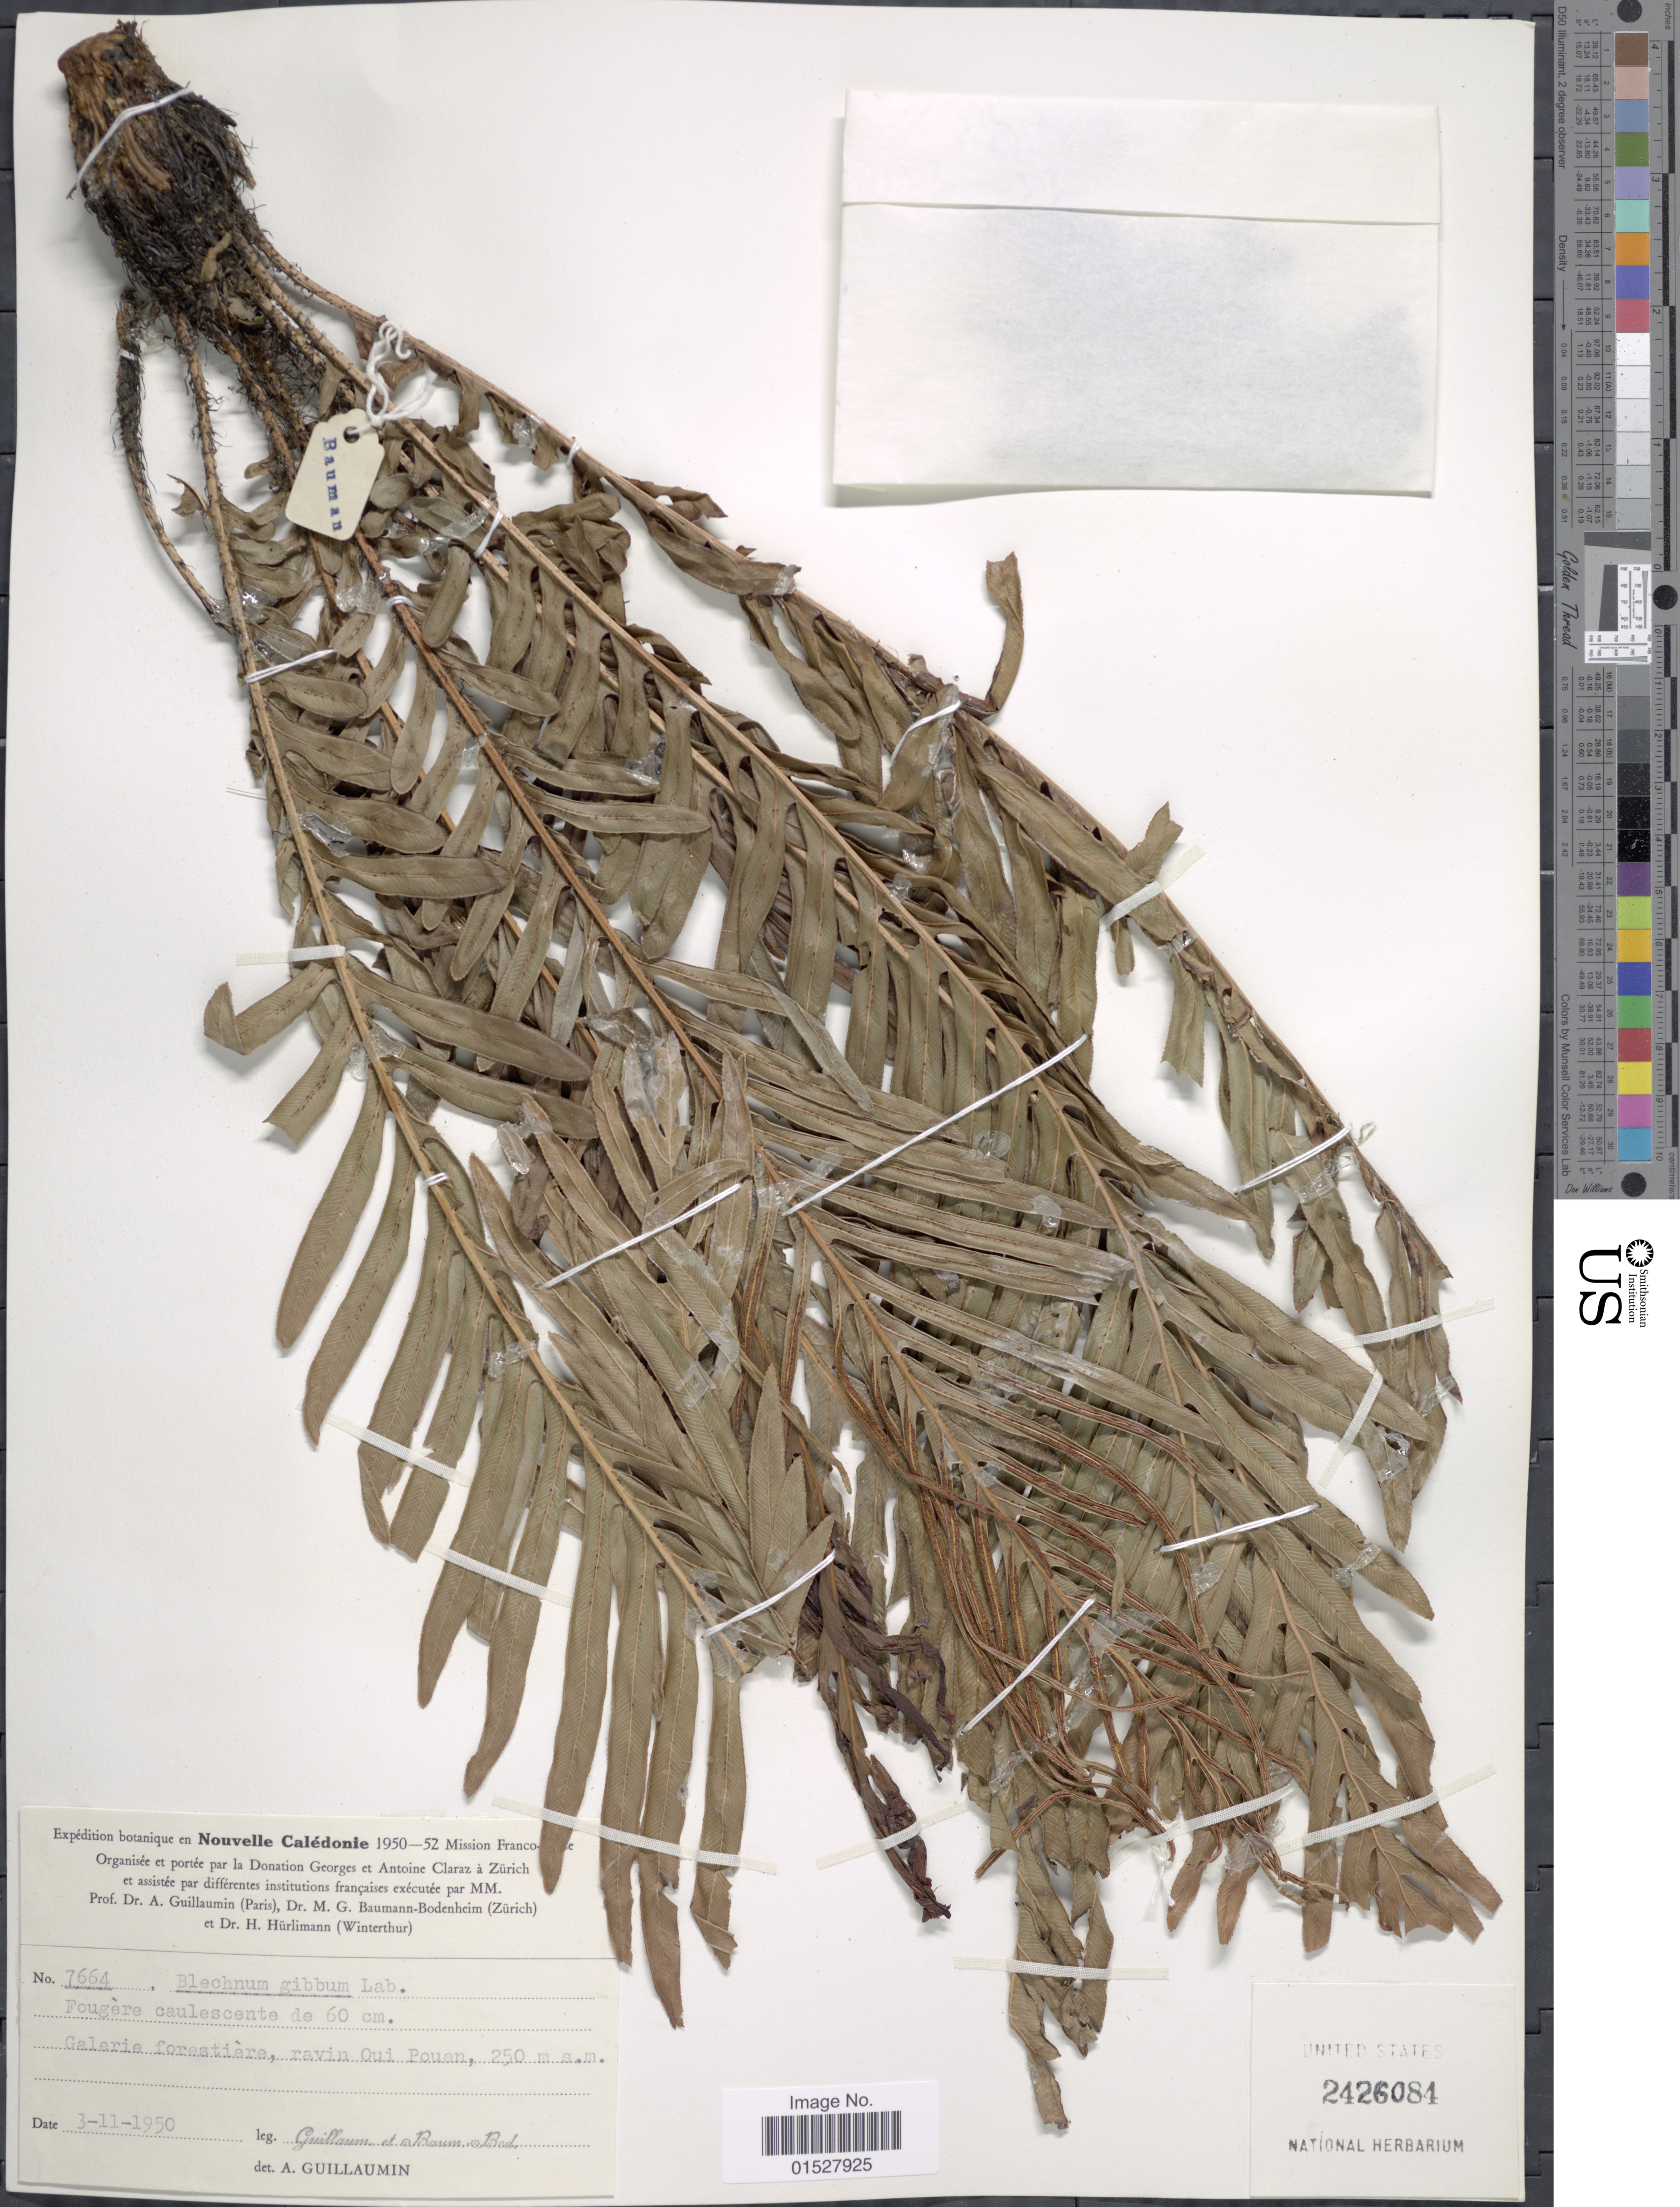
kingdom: Plantae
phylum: Tracheophyta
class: Polypodiopsida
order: Polypodiales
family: Blechnaceae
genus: Blechnum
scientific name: Blechnum gibbum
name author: (Labill.) Mett.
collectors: A. Guillaumin & M. G. Baumann-Bodenheim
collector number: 7664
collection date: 1950-11-03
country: New Caledonia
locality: Galerie dorestiere, ravin Oui Pouen.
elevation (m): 250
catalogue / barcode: US 2426084